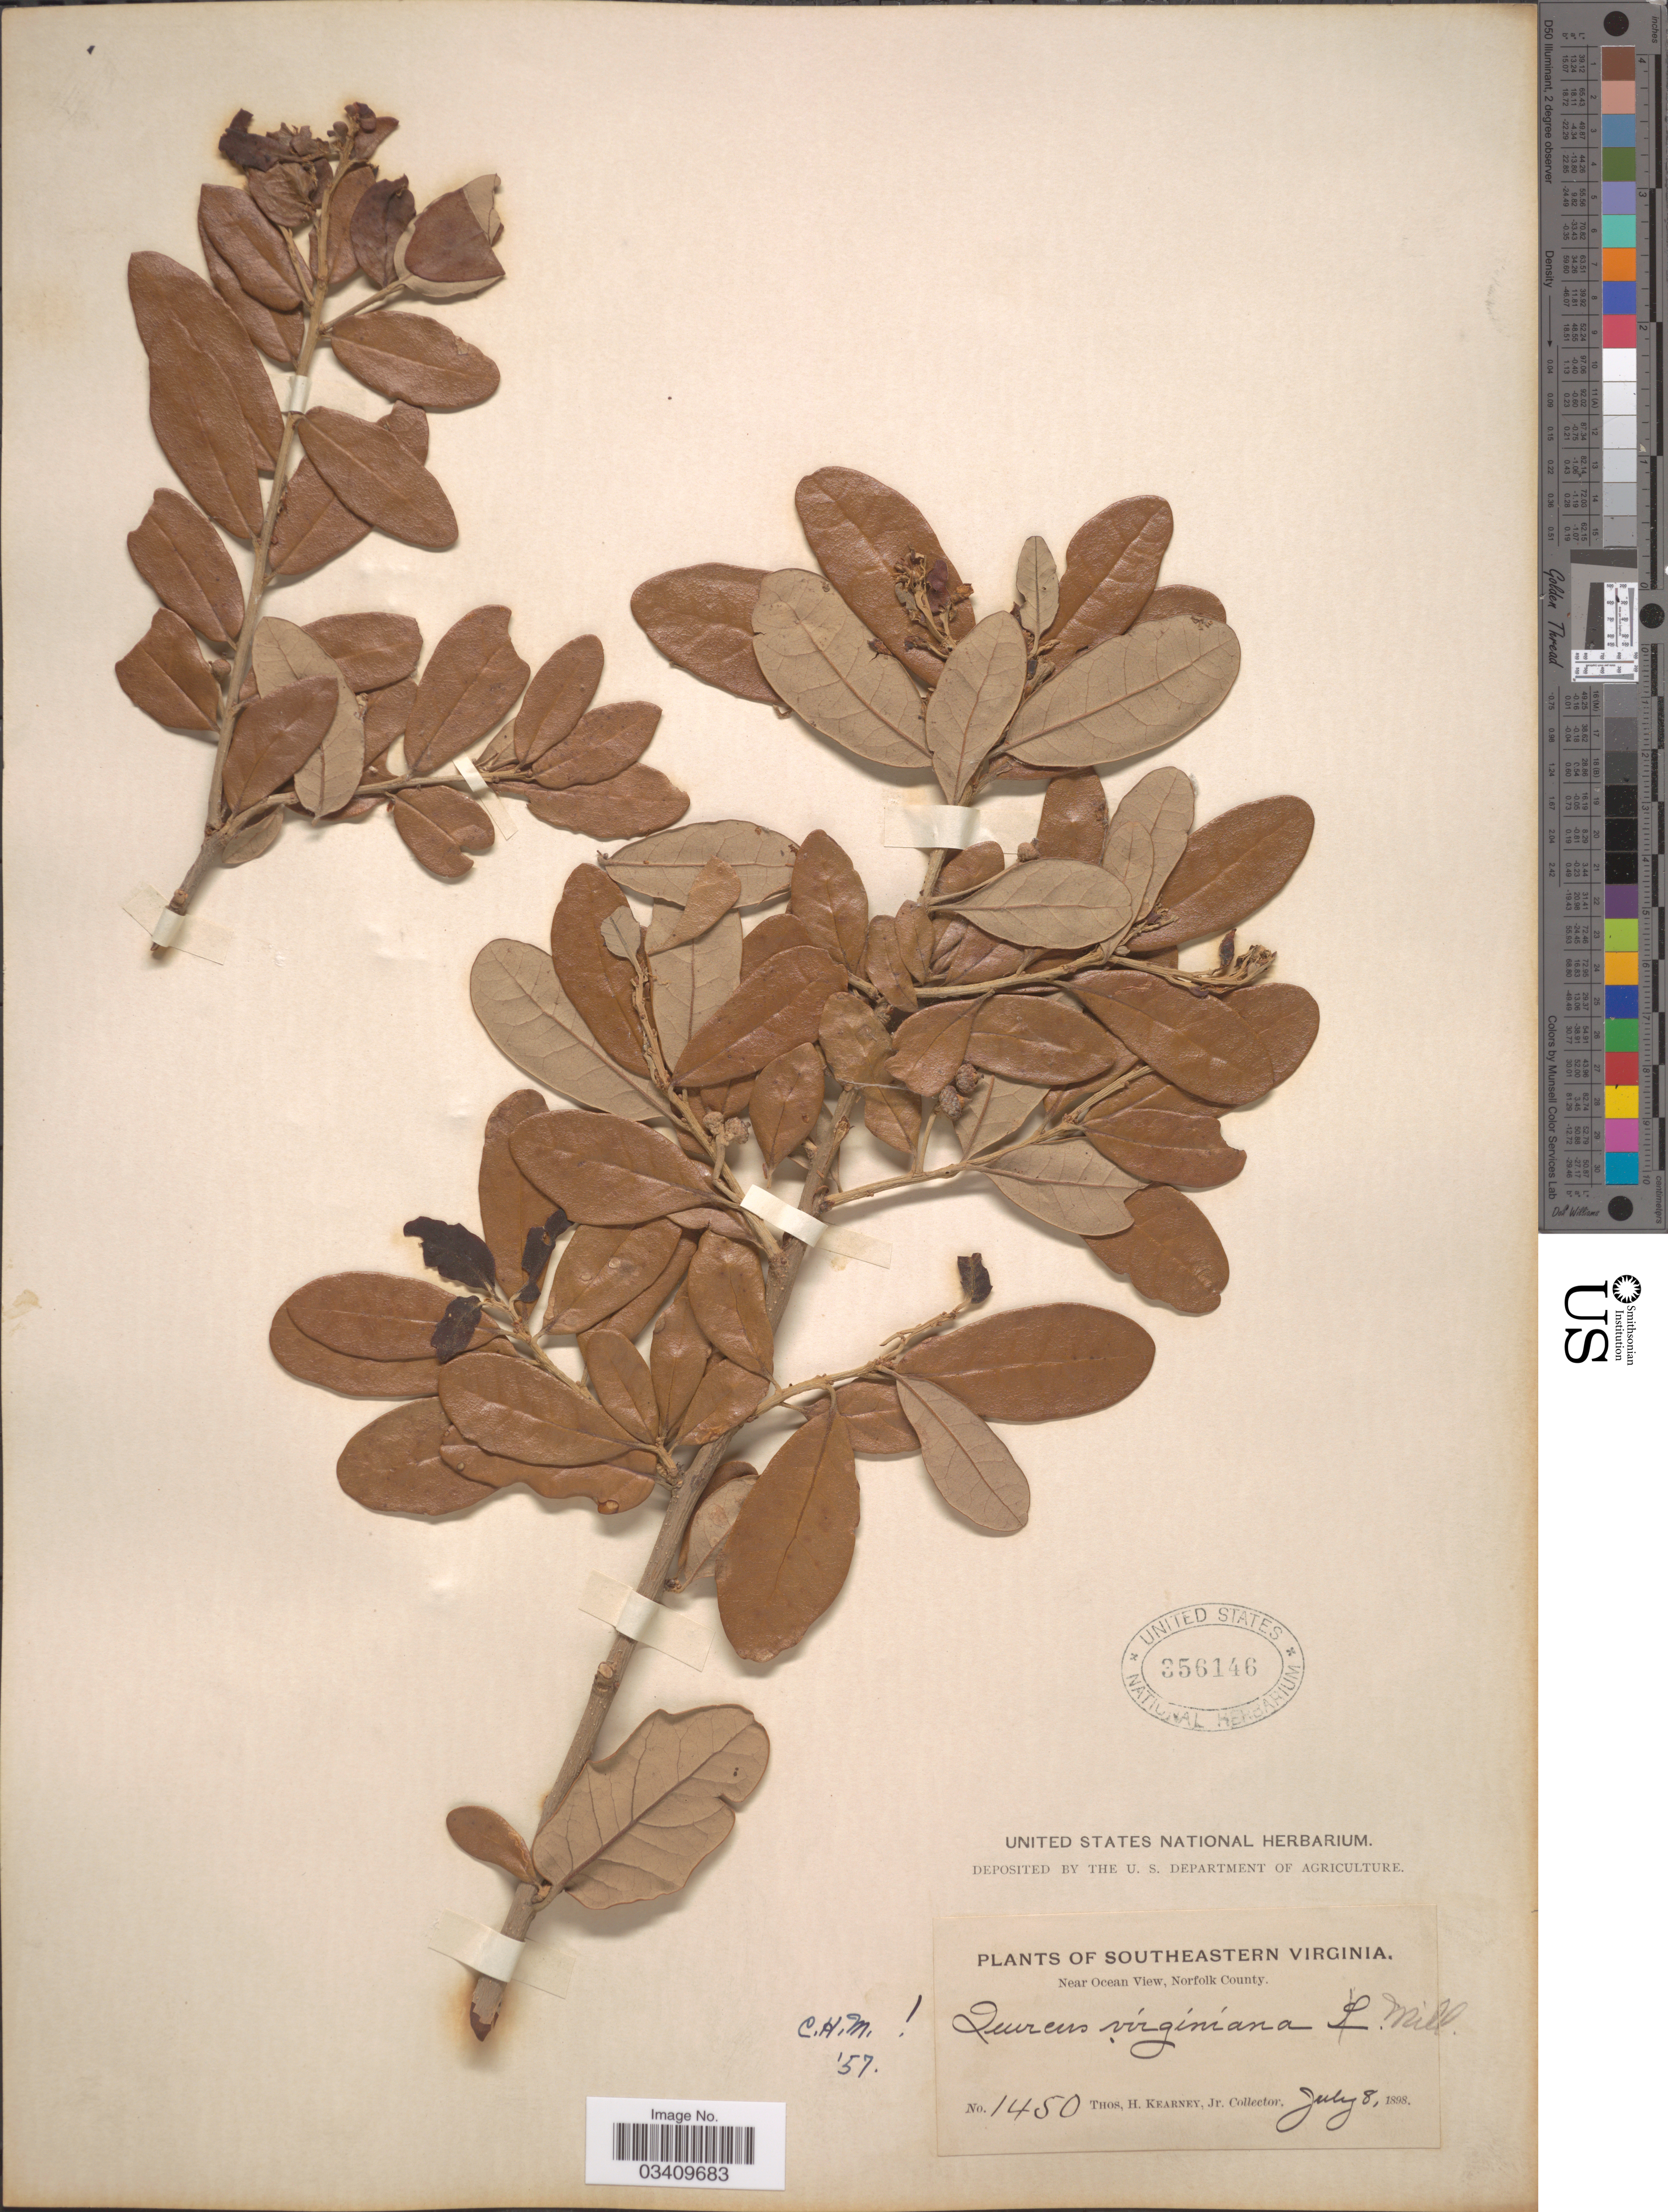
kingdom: Plantae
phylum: Tracheophyta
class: Magnoliopsida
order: Fagales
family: Fagaceae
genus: Quercus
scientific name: Quercus virginiana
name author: Mill.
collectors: T. H. Kearney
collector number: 1450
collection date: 1898-07-08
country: United States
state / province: Virginia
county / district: City of Norfolk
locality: Southeastern Virginia. Near Ocean View, Norfolk County.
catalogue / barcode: US 356146